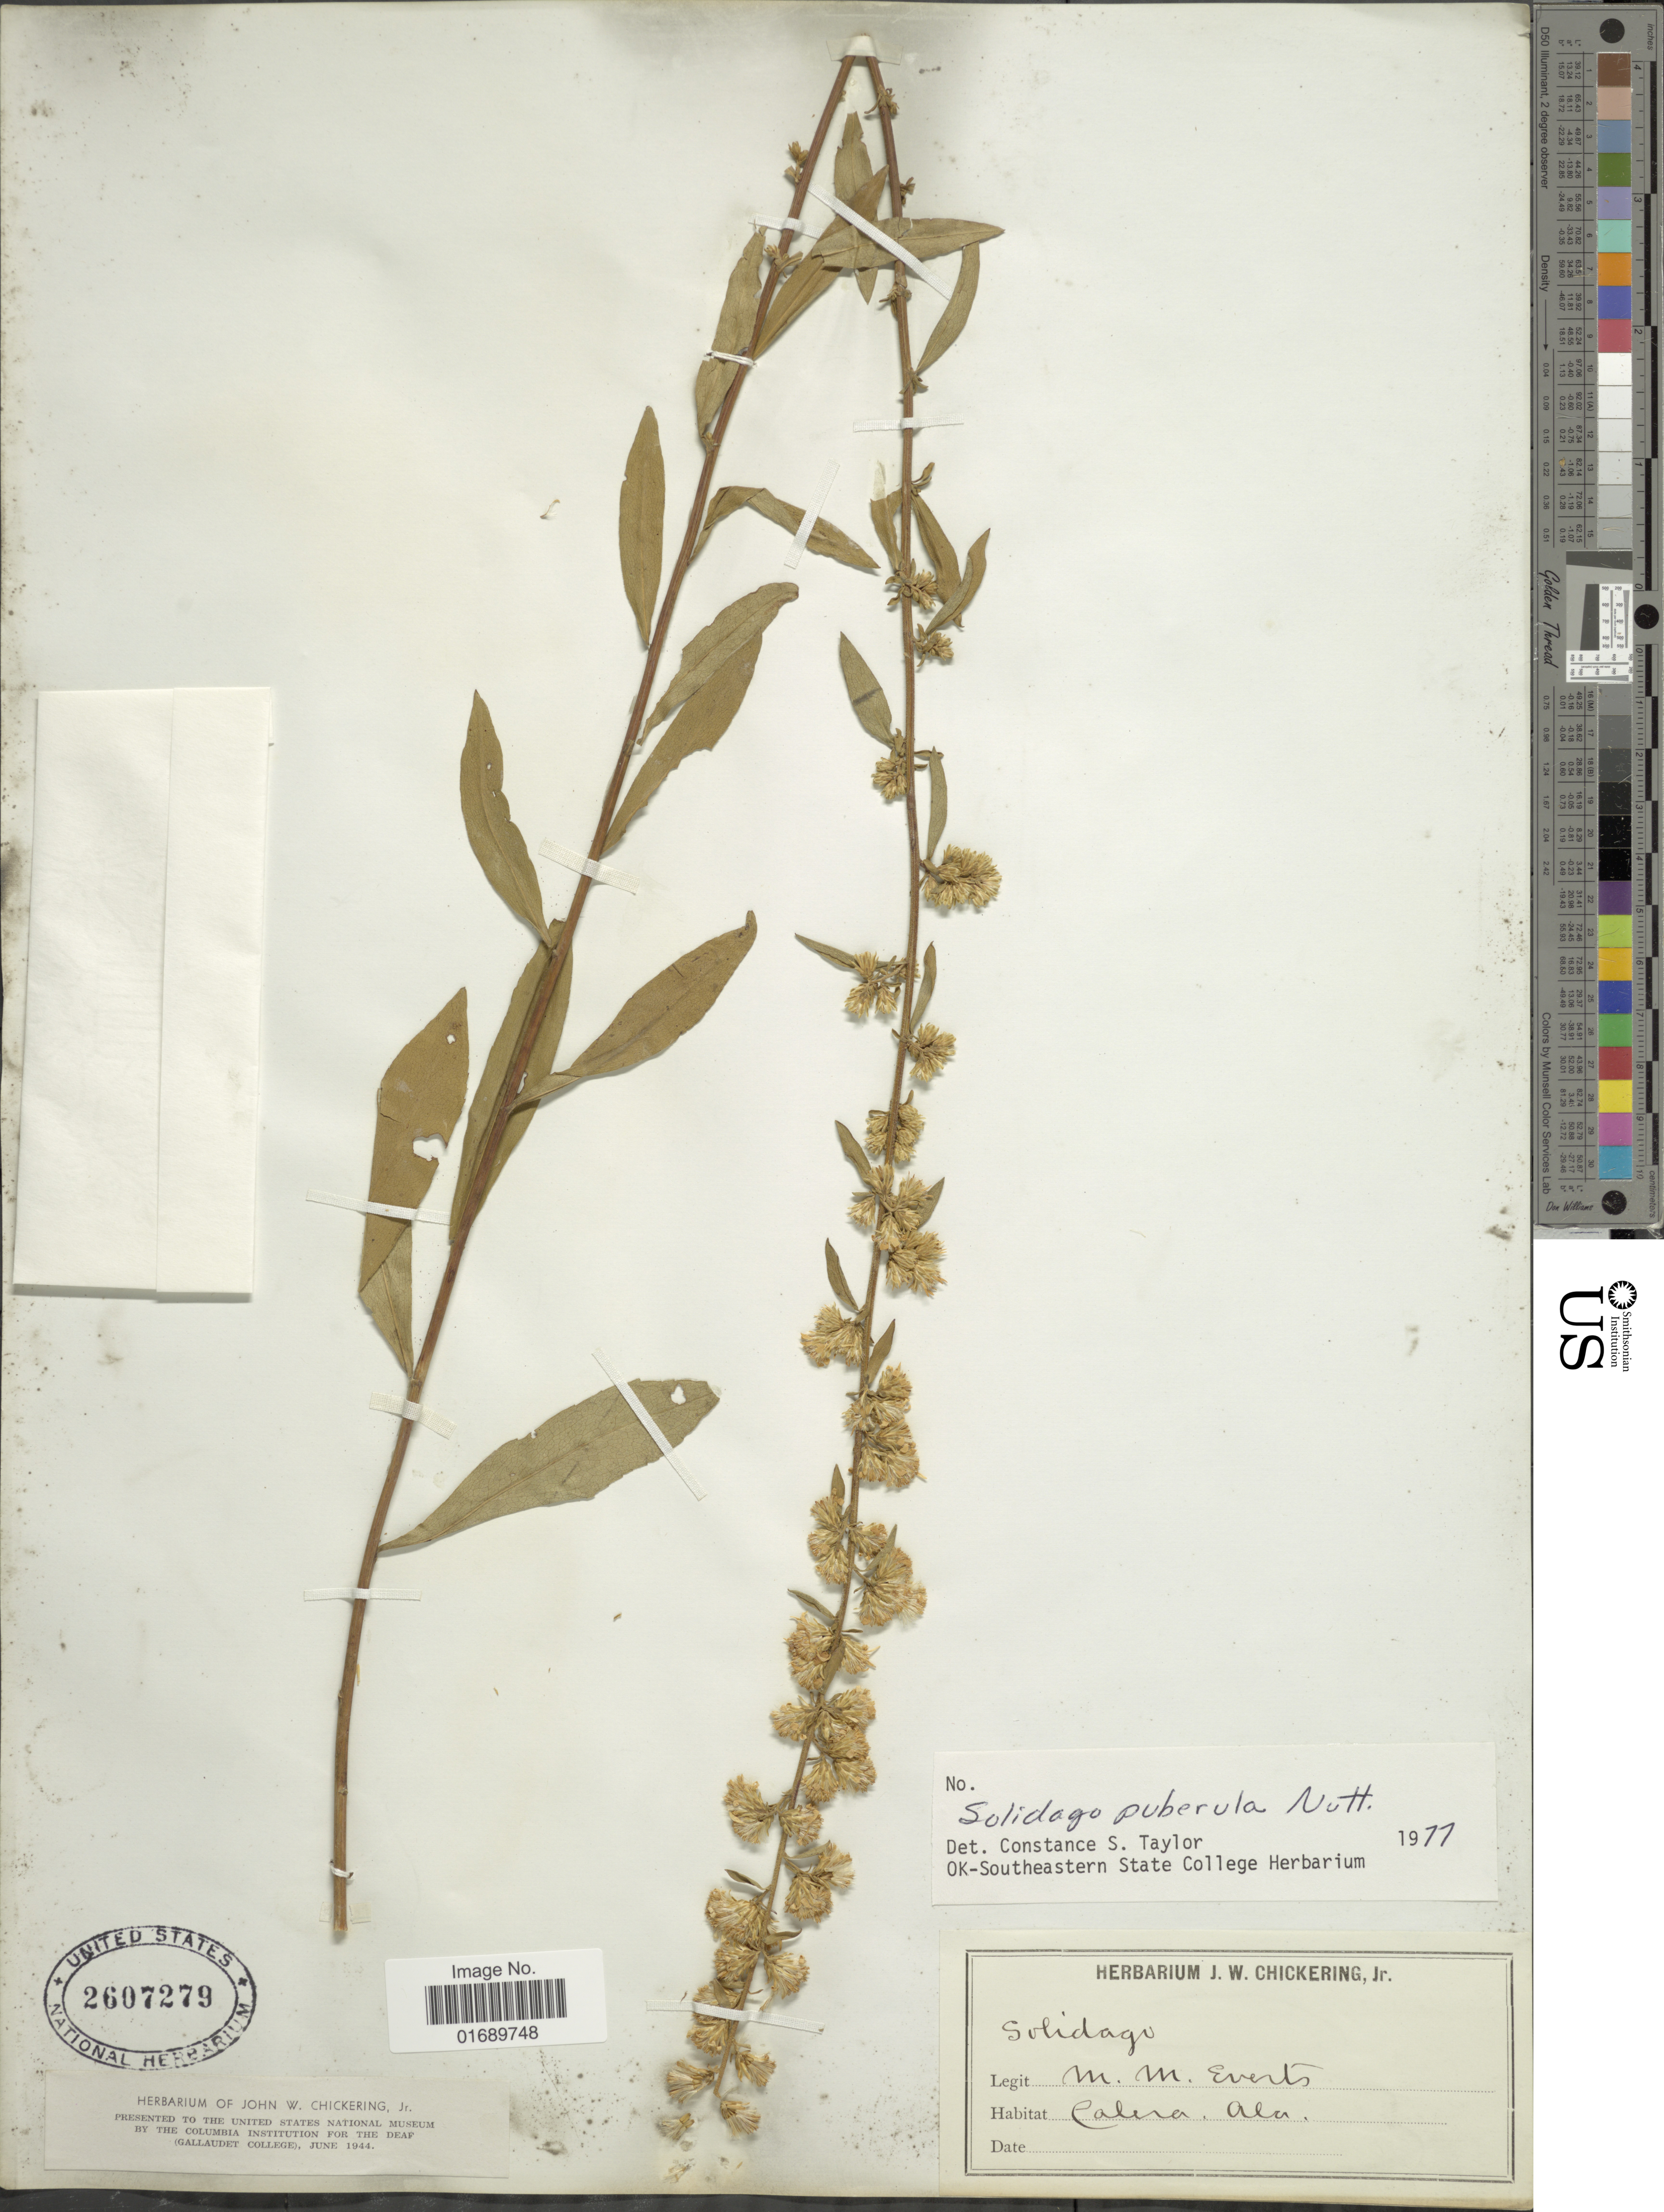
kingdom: Plantae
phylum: Tracheophyta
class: Magnoliopsida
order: Asterales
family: Asteraceae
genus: Solidago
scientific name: Solidago puberula var. pulverulenta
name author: (Nutt.) Chapman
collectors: M. Everts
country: United States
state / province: Alabama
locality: Calera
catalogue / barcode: US 2607279